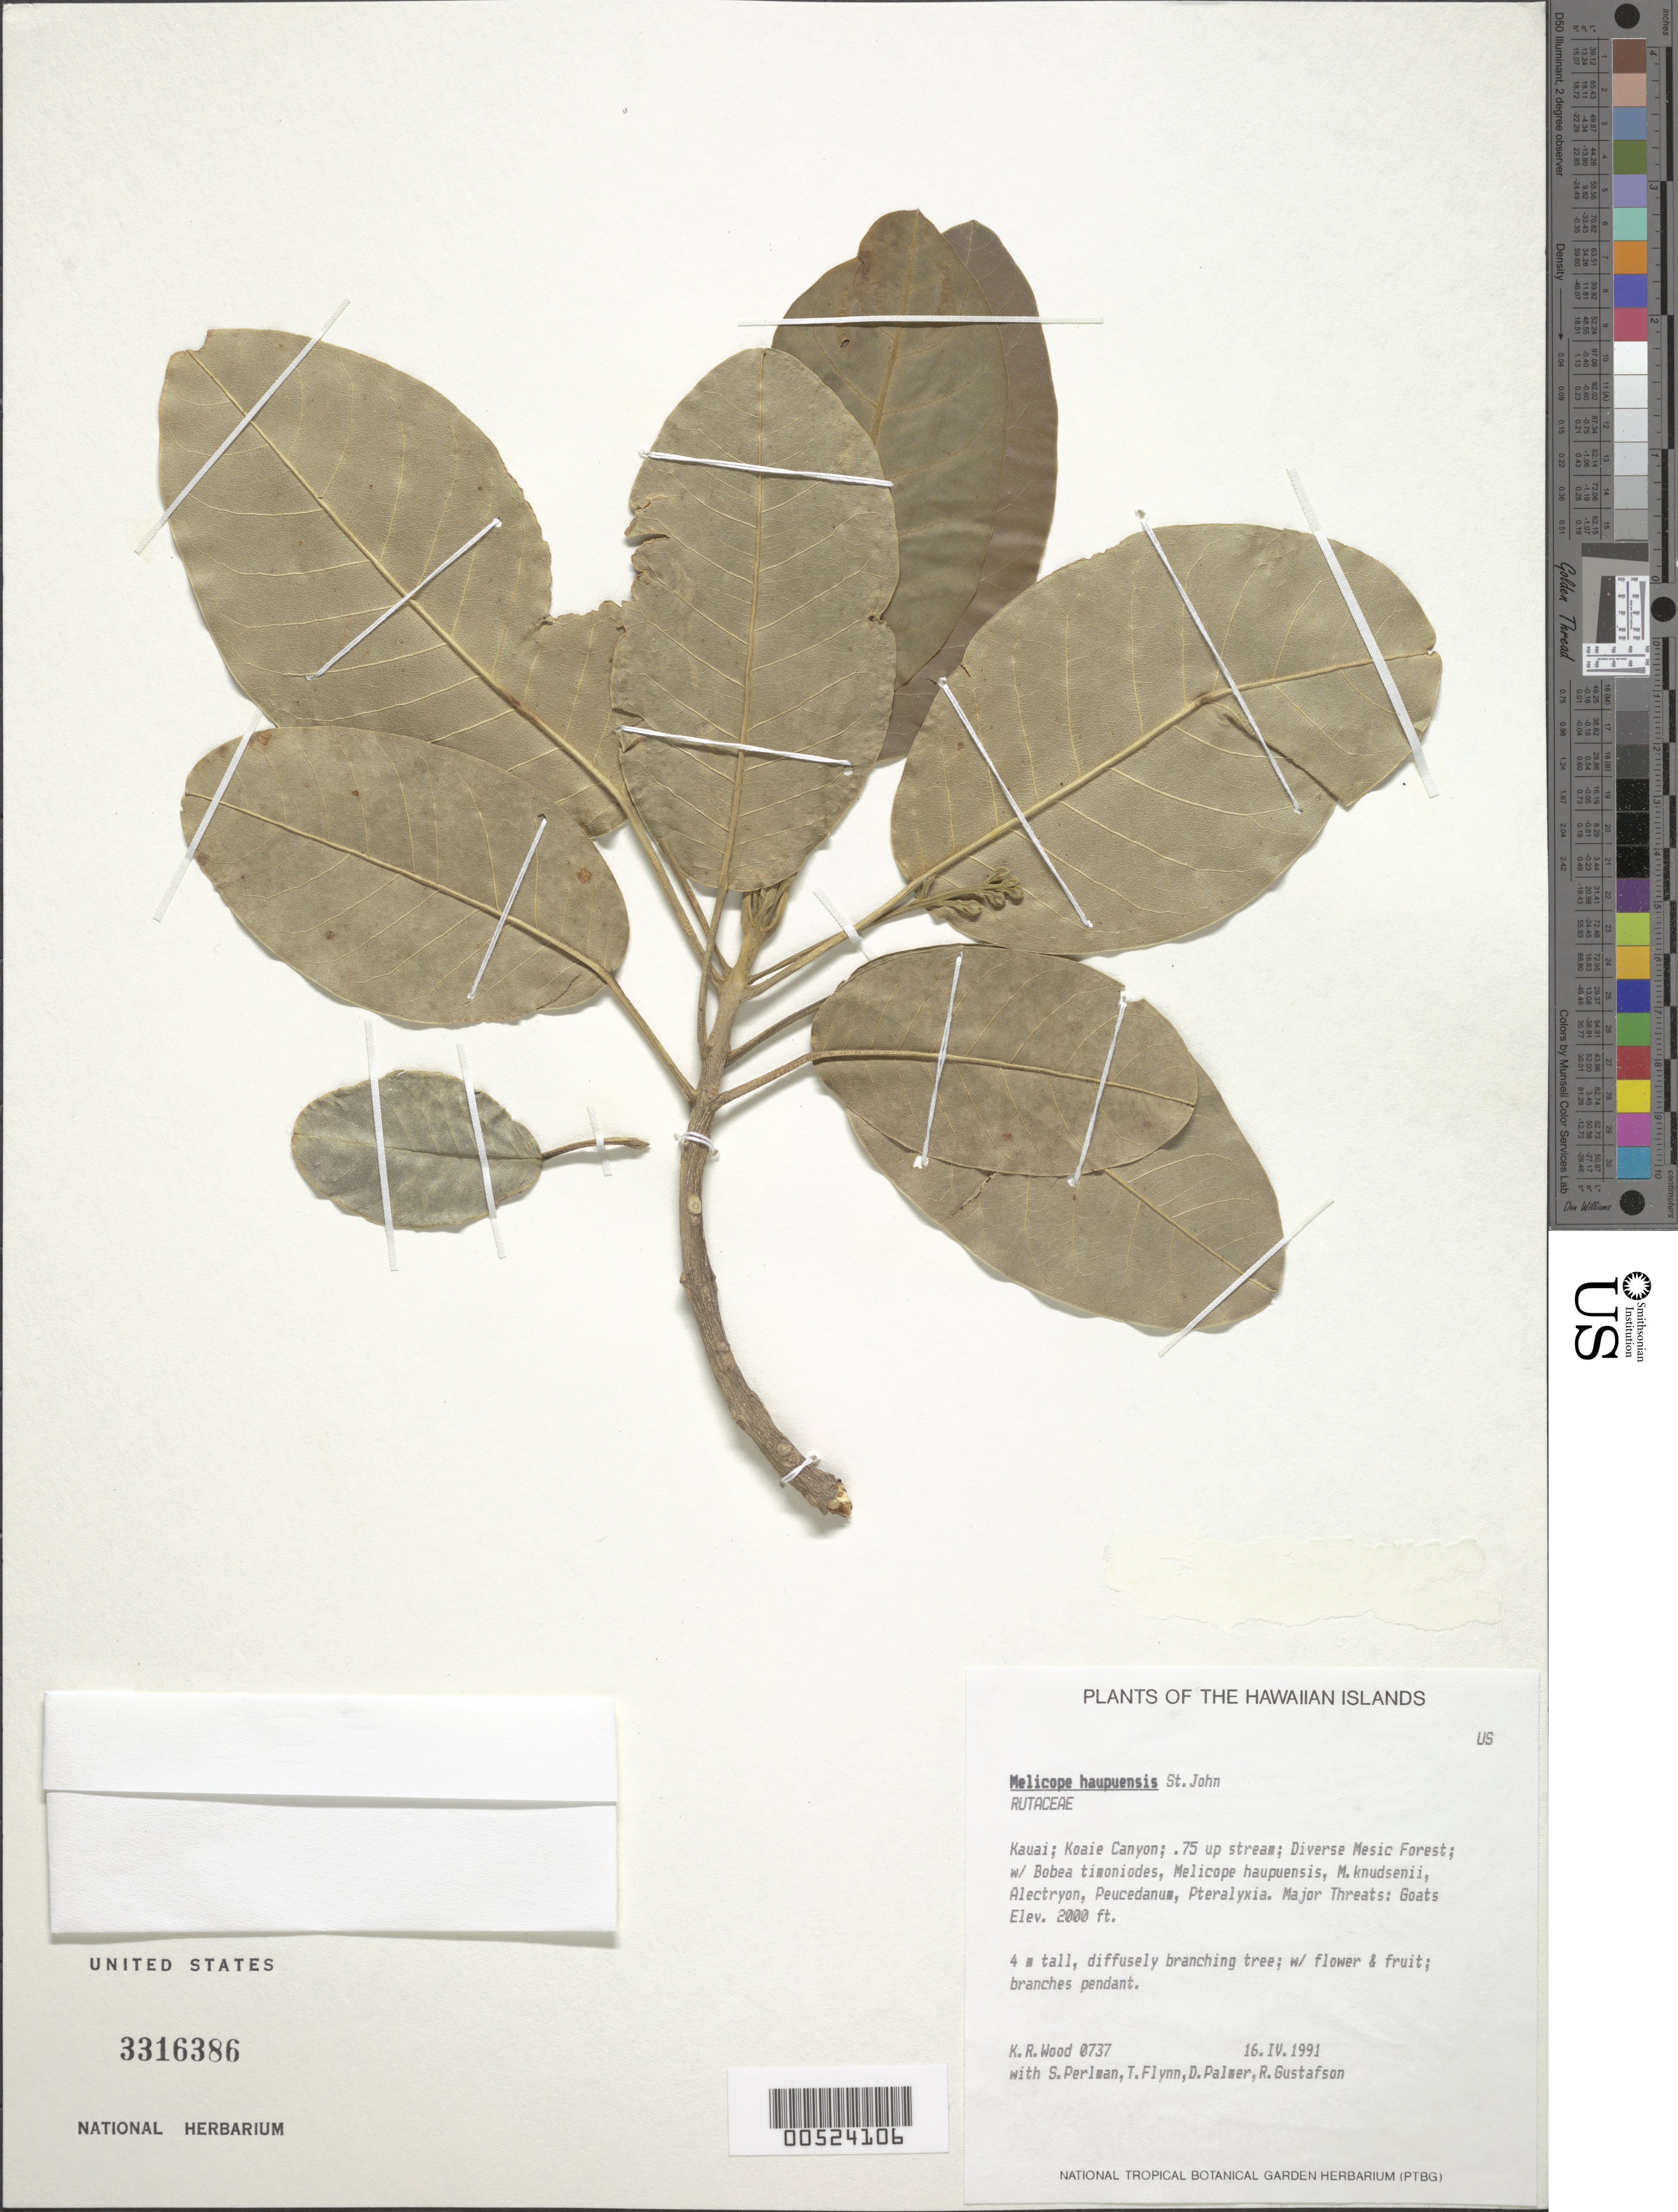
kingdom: Plantae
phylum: Tracheophyta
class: Magnoliopsida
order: Sapindales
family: Rutaceae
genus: Melicope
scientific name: Melicope haupuensis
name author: (H. St. John) T.G. Hartley & B.C. Stone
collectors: K. R. Wood, S. P. Perlman, T. W. Flynn, D. Palmer & R. Gustafson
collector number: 0737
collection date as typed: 16 Apr 1991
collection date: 1991-04-16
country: United States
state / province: Hawaii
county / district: Kauai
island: Kaua'i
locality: Koaie Canyon, 0.75 up stream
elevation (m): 610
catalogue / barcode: US 3316386